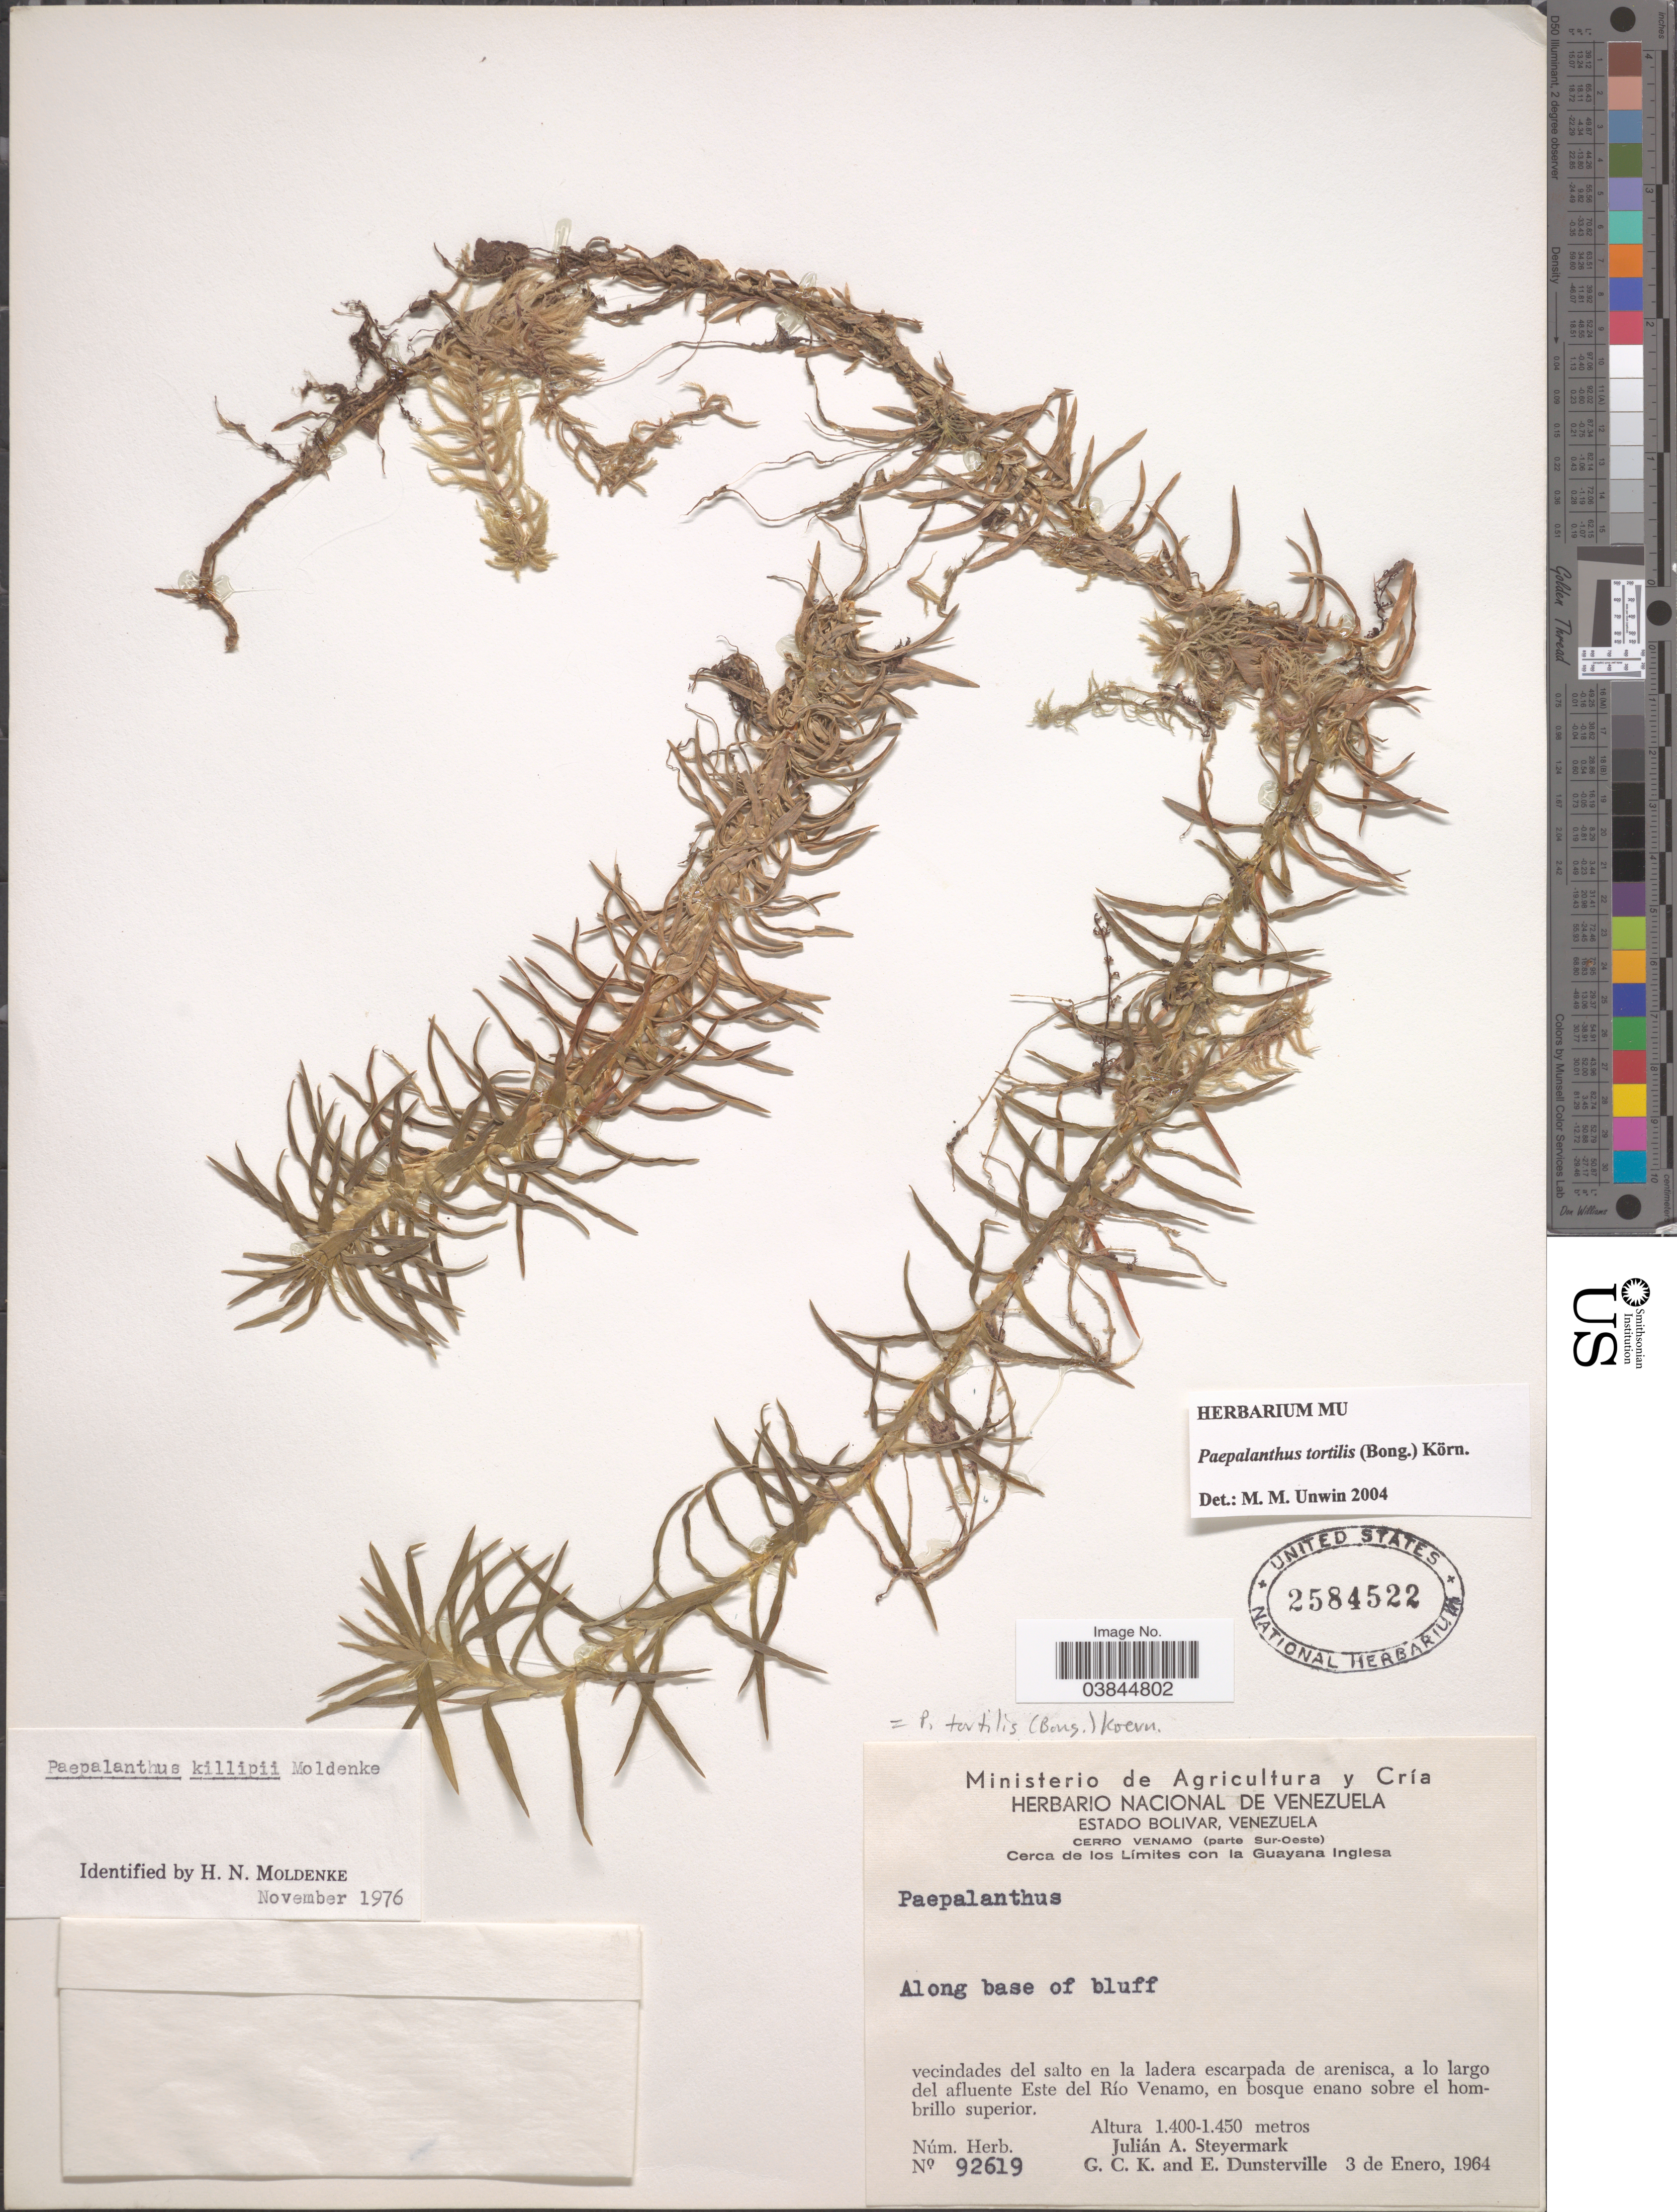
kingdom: Plantae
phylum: Tracheophyta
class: Liliopsida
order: Poales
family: Eriocaulaceae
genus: Paepalanthus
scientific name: Paepalanthus tortilis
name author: (Bong.) Koern.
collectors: J. Steyermark, G. C. K. Dunsterville & E. Dunsterville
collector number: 92619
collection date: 1964-01-03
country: Venezuela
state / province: Bolivar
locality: Cerro Venamo (parte Sur-Oeste). Cerca de los Límites con la Guayana Inglesa. Along base of bluff. A lo largo del afluente Este del Río Venamo.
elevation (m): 1400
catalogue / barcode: US 2584522